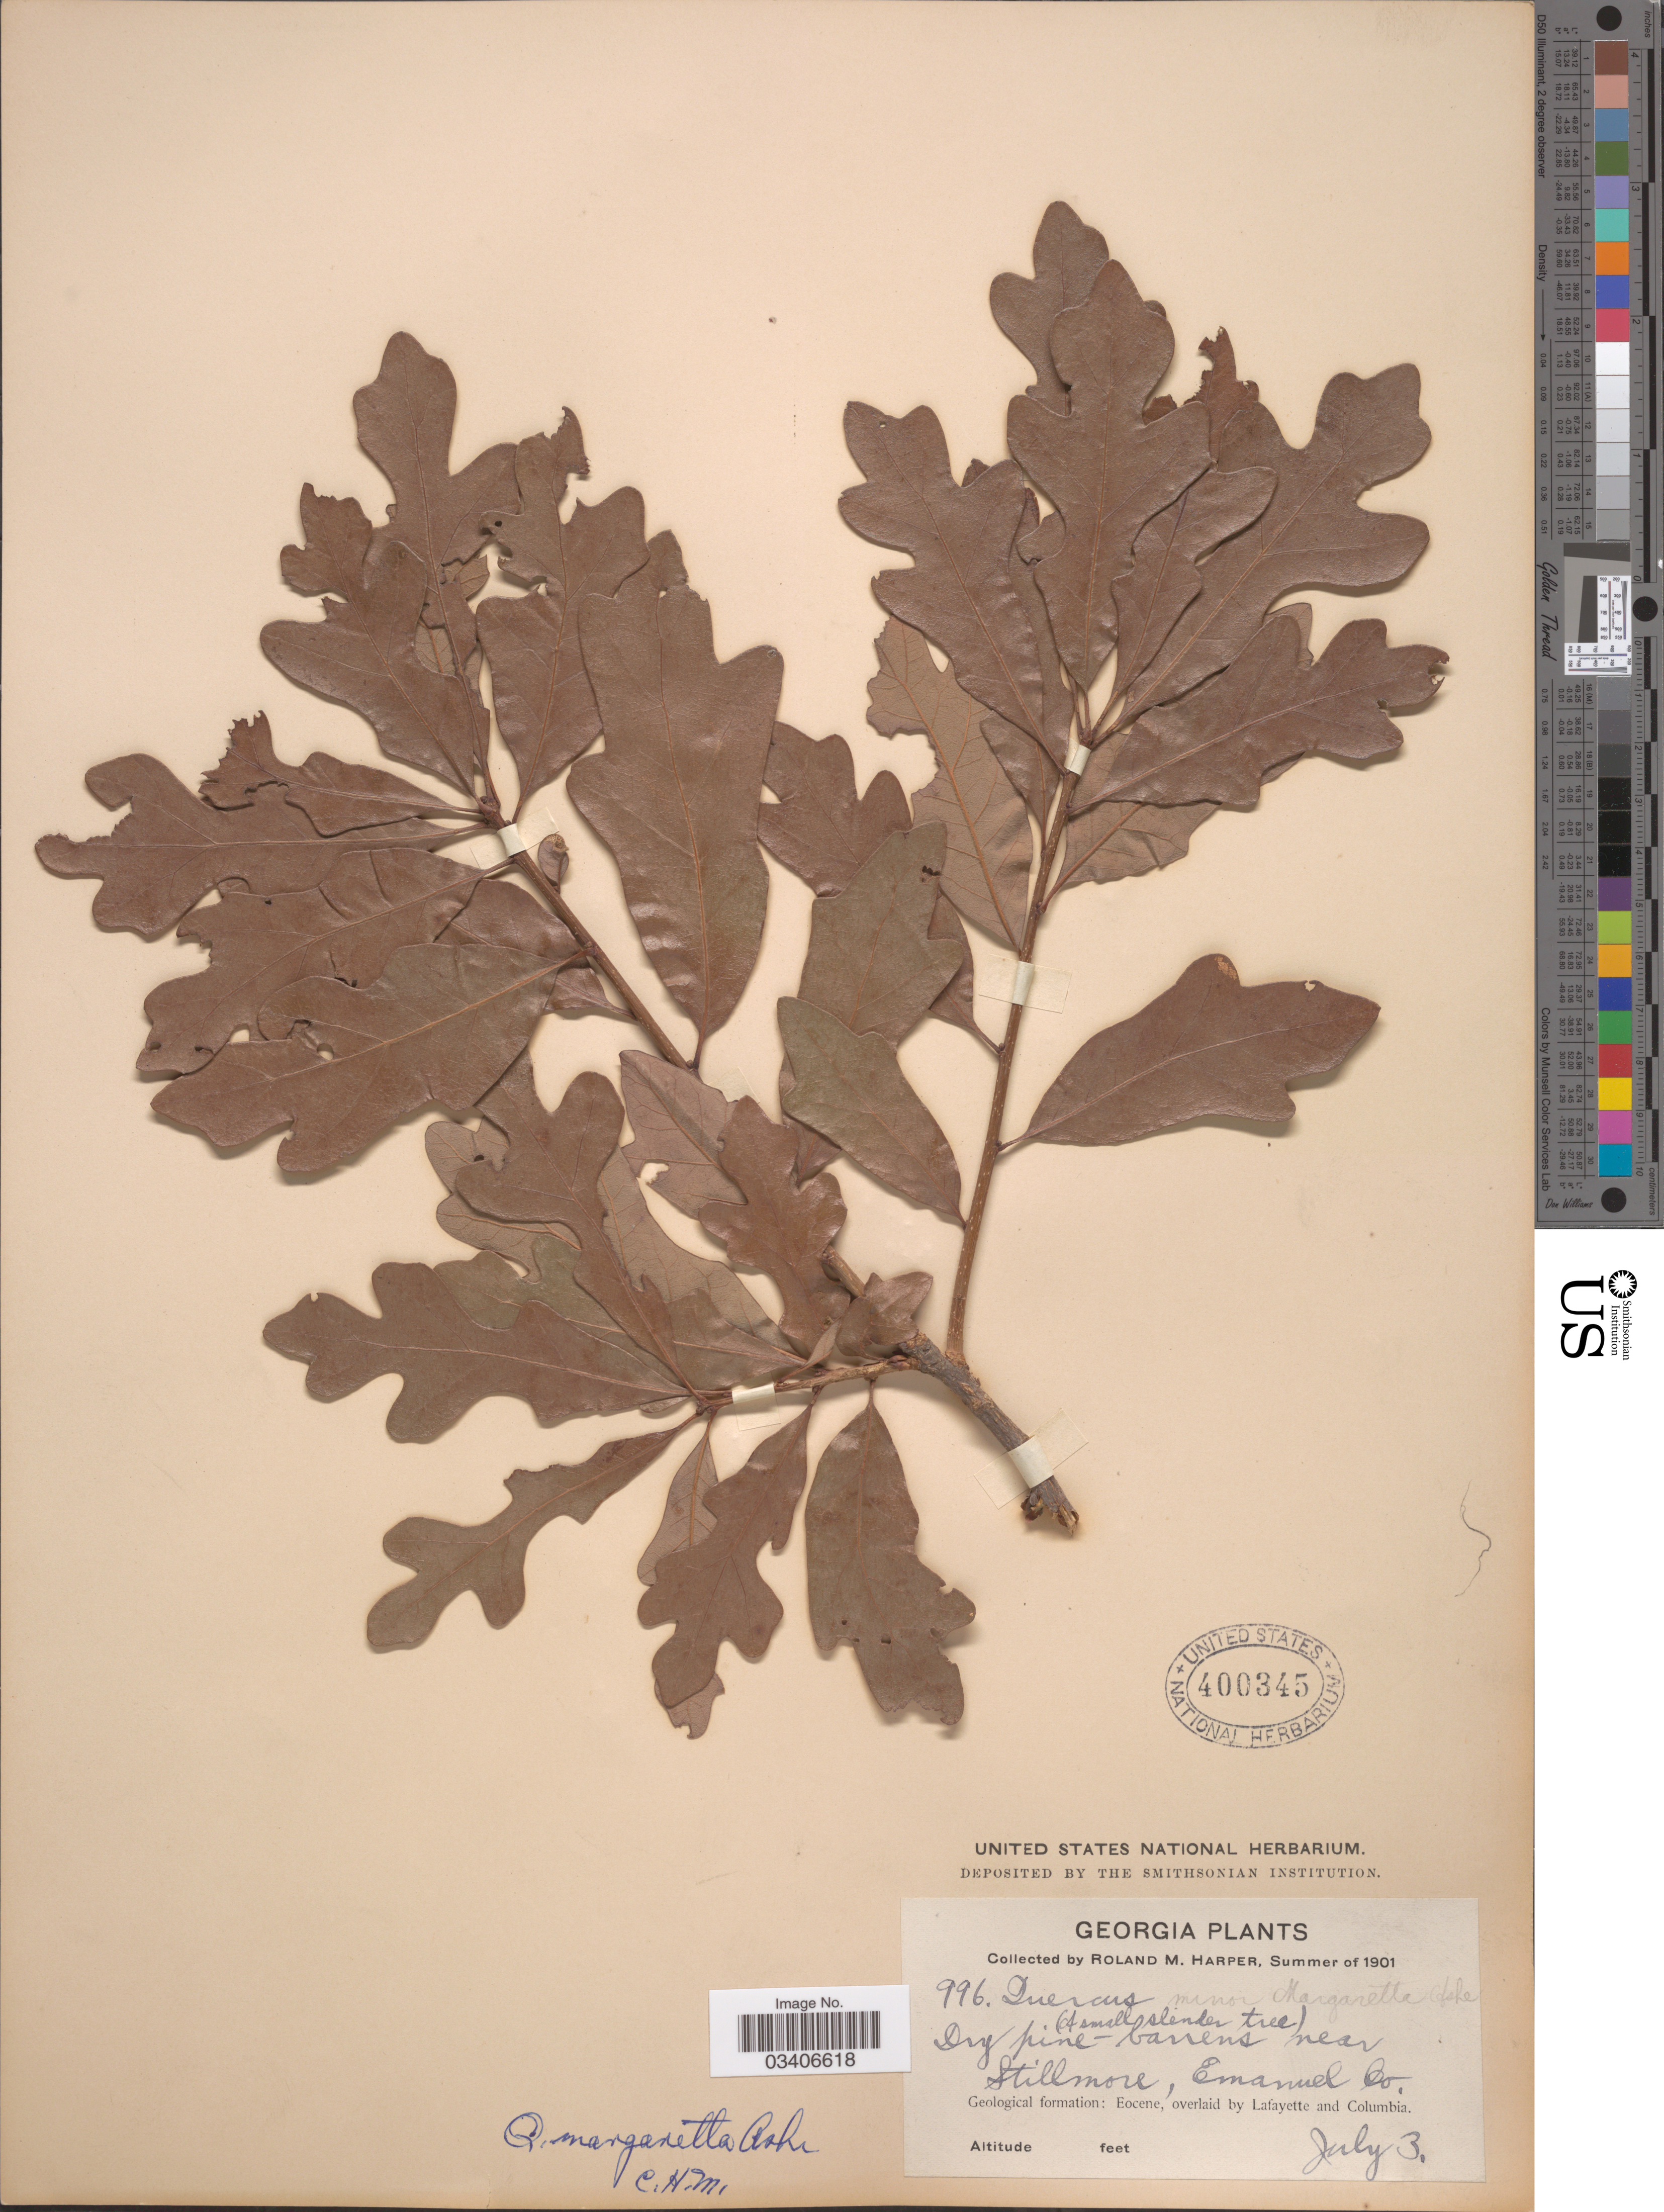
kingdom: Plantae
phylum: Tracheophyta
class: Magnoliopsida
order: Fagales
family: Fagaceae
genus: Quercus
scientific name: Quercus margarettae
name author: Ashe ex Small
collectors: R. M. Harper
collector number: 996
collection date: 1901-07-03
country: United States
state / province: Georgia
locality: Near Stillmore, Emanuel Co.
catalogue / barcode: US 400345